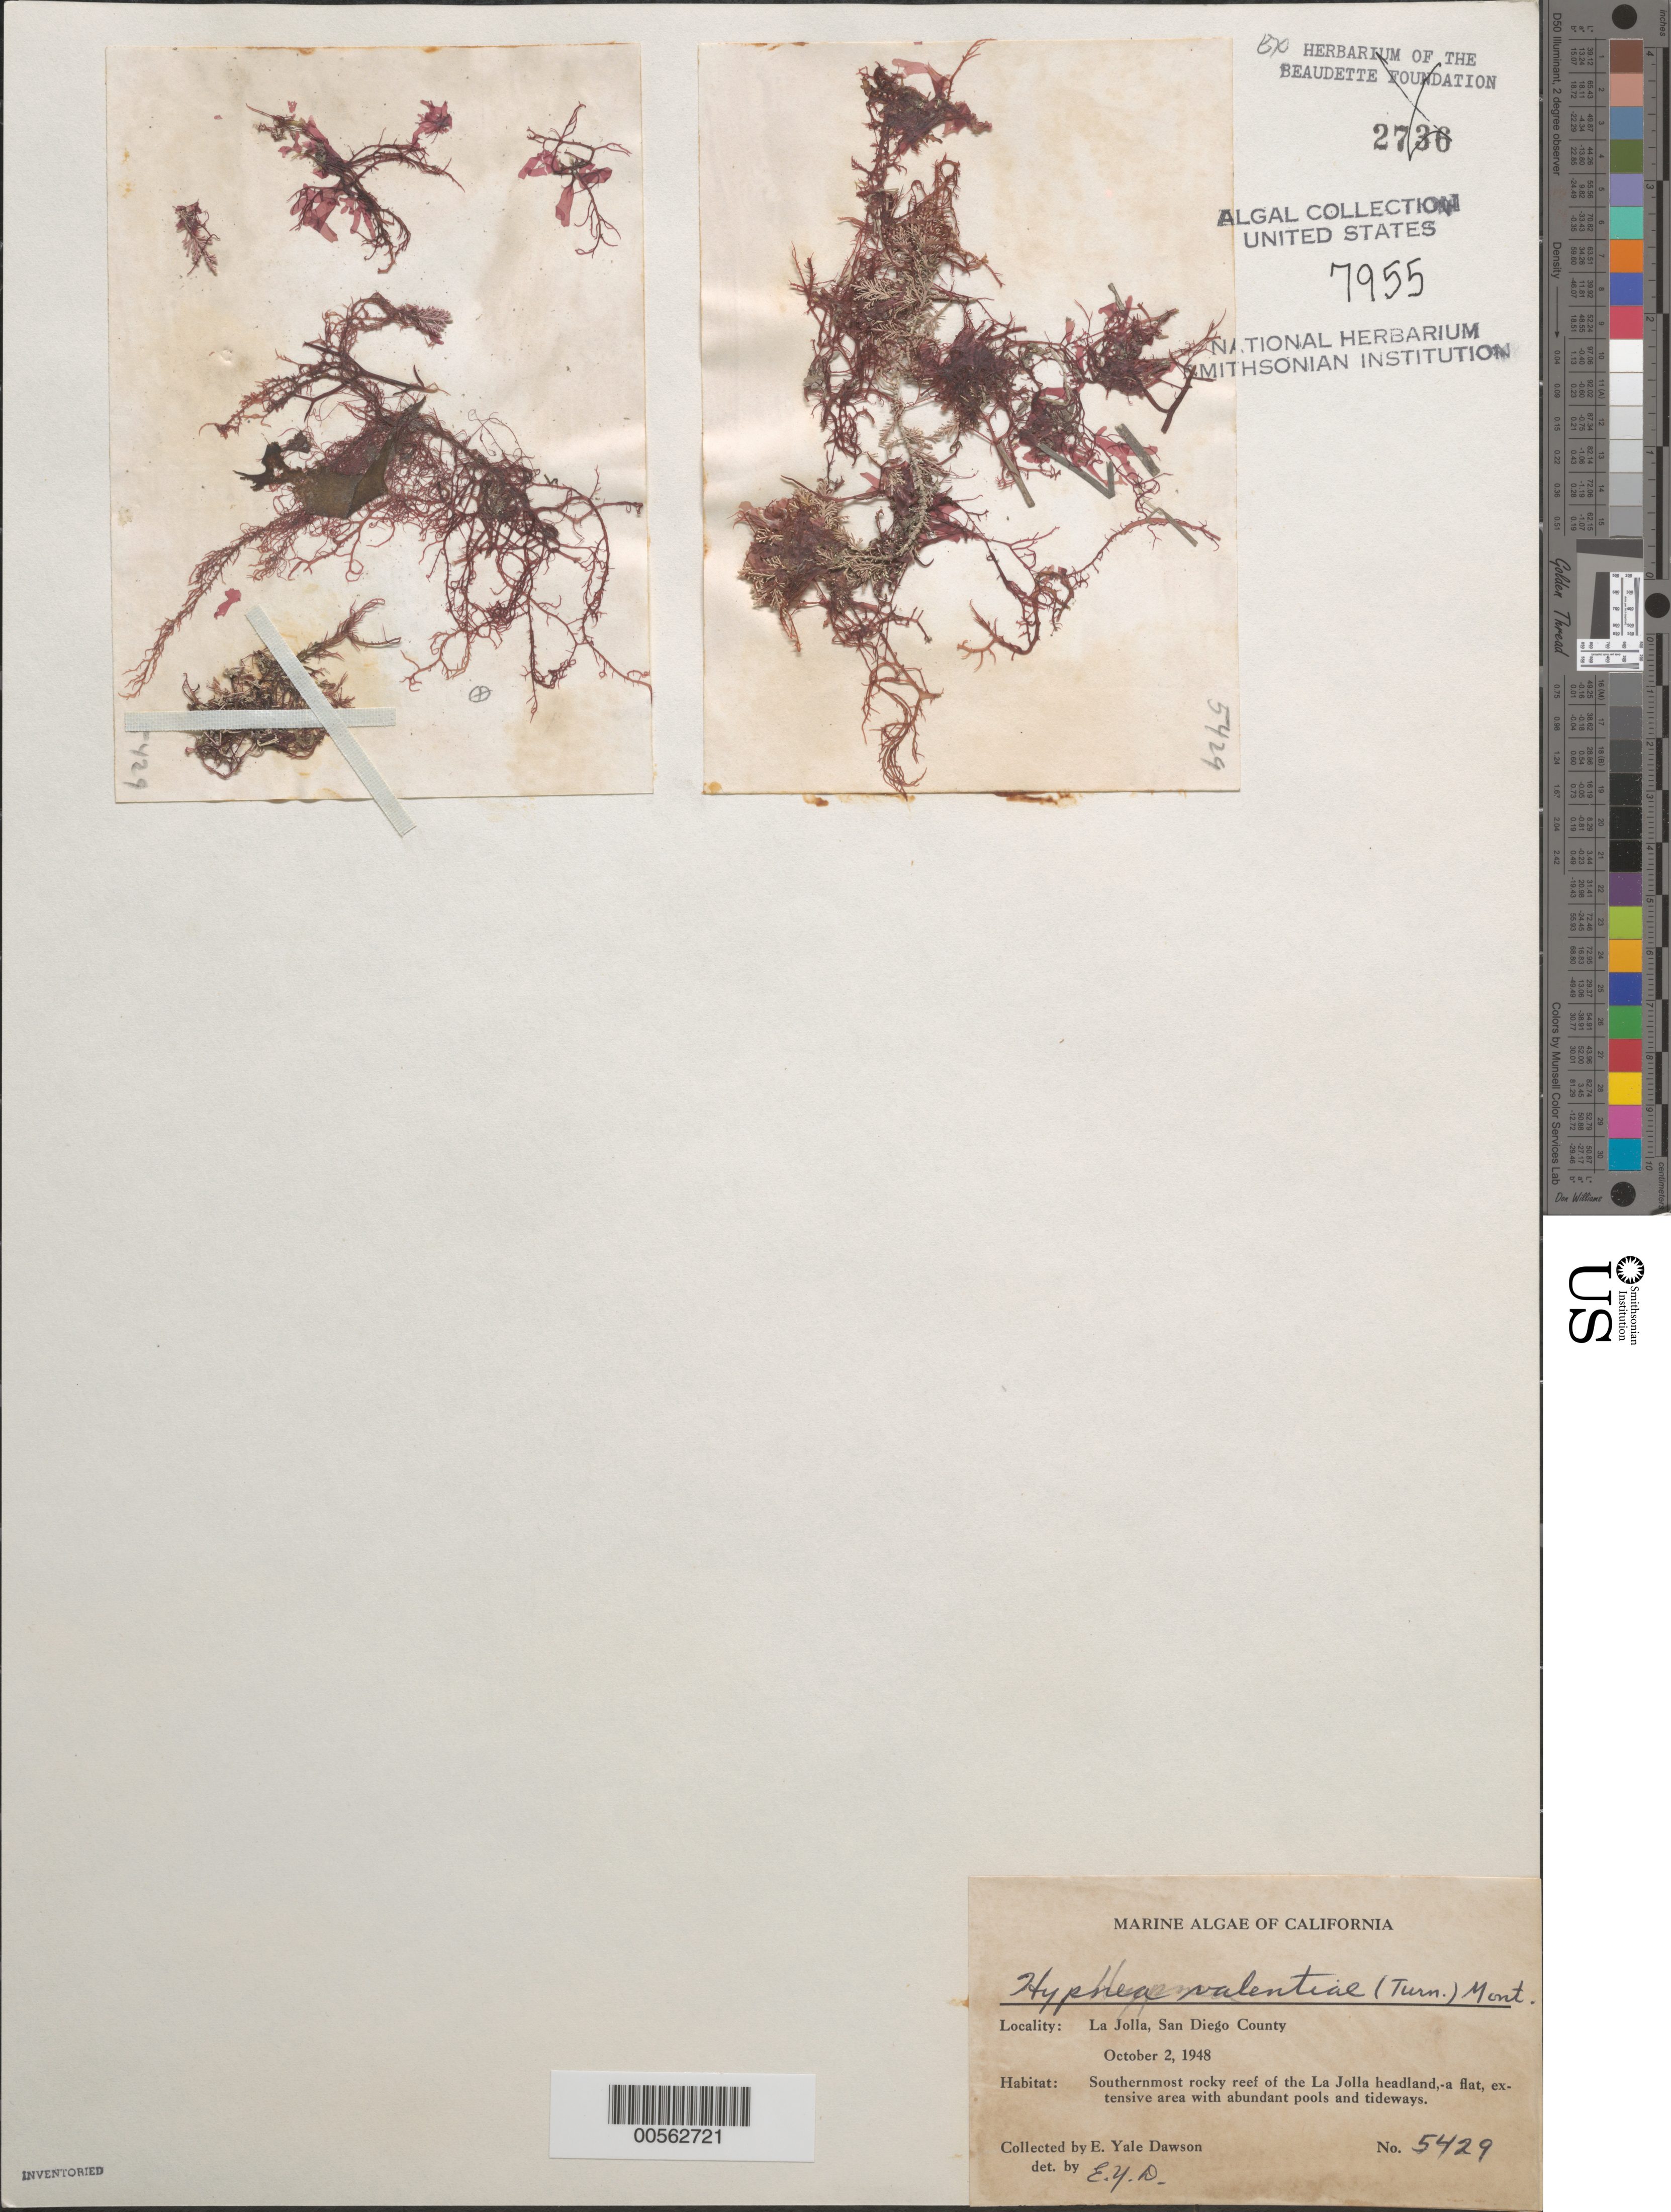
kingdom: Plantae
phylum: Rhodophyta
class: Florideophyceae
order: Gigartinales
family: Cystocloniaceae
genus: Hypnea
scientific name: Hypnea valentiae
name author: (Turner) Mont.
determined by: Dawson, E. Y.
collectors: E. Y. Dawson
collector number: EYD 5429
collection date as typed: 02 Oct 1948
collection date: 1948-10-02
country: United States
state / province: California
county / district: San Diego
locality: La Jolla, La Jolla headland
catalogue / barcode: US 7955